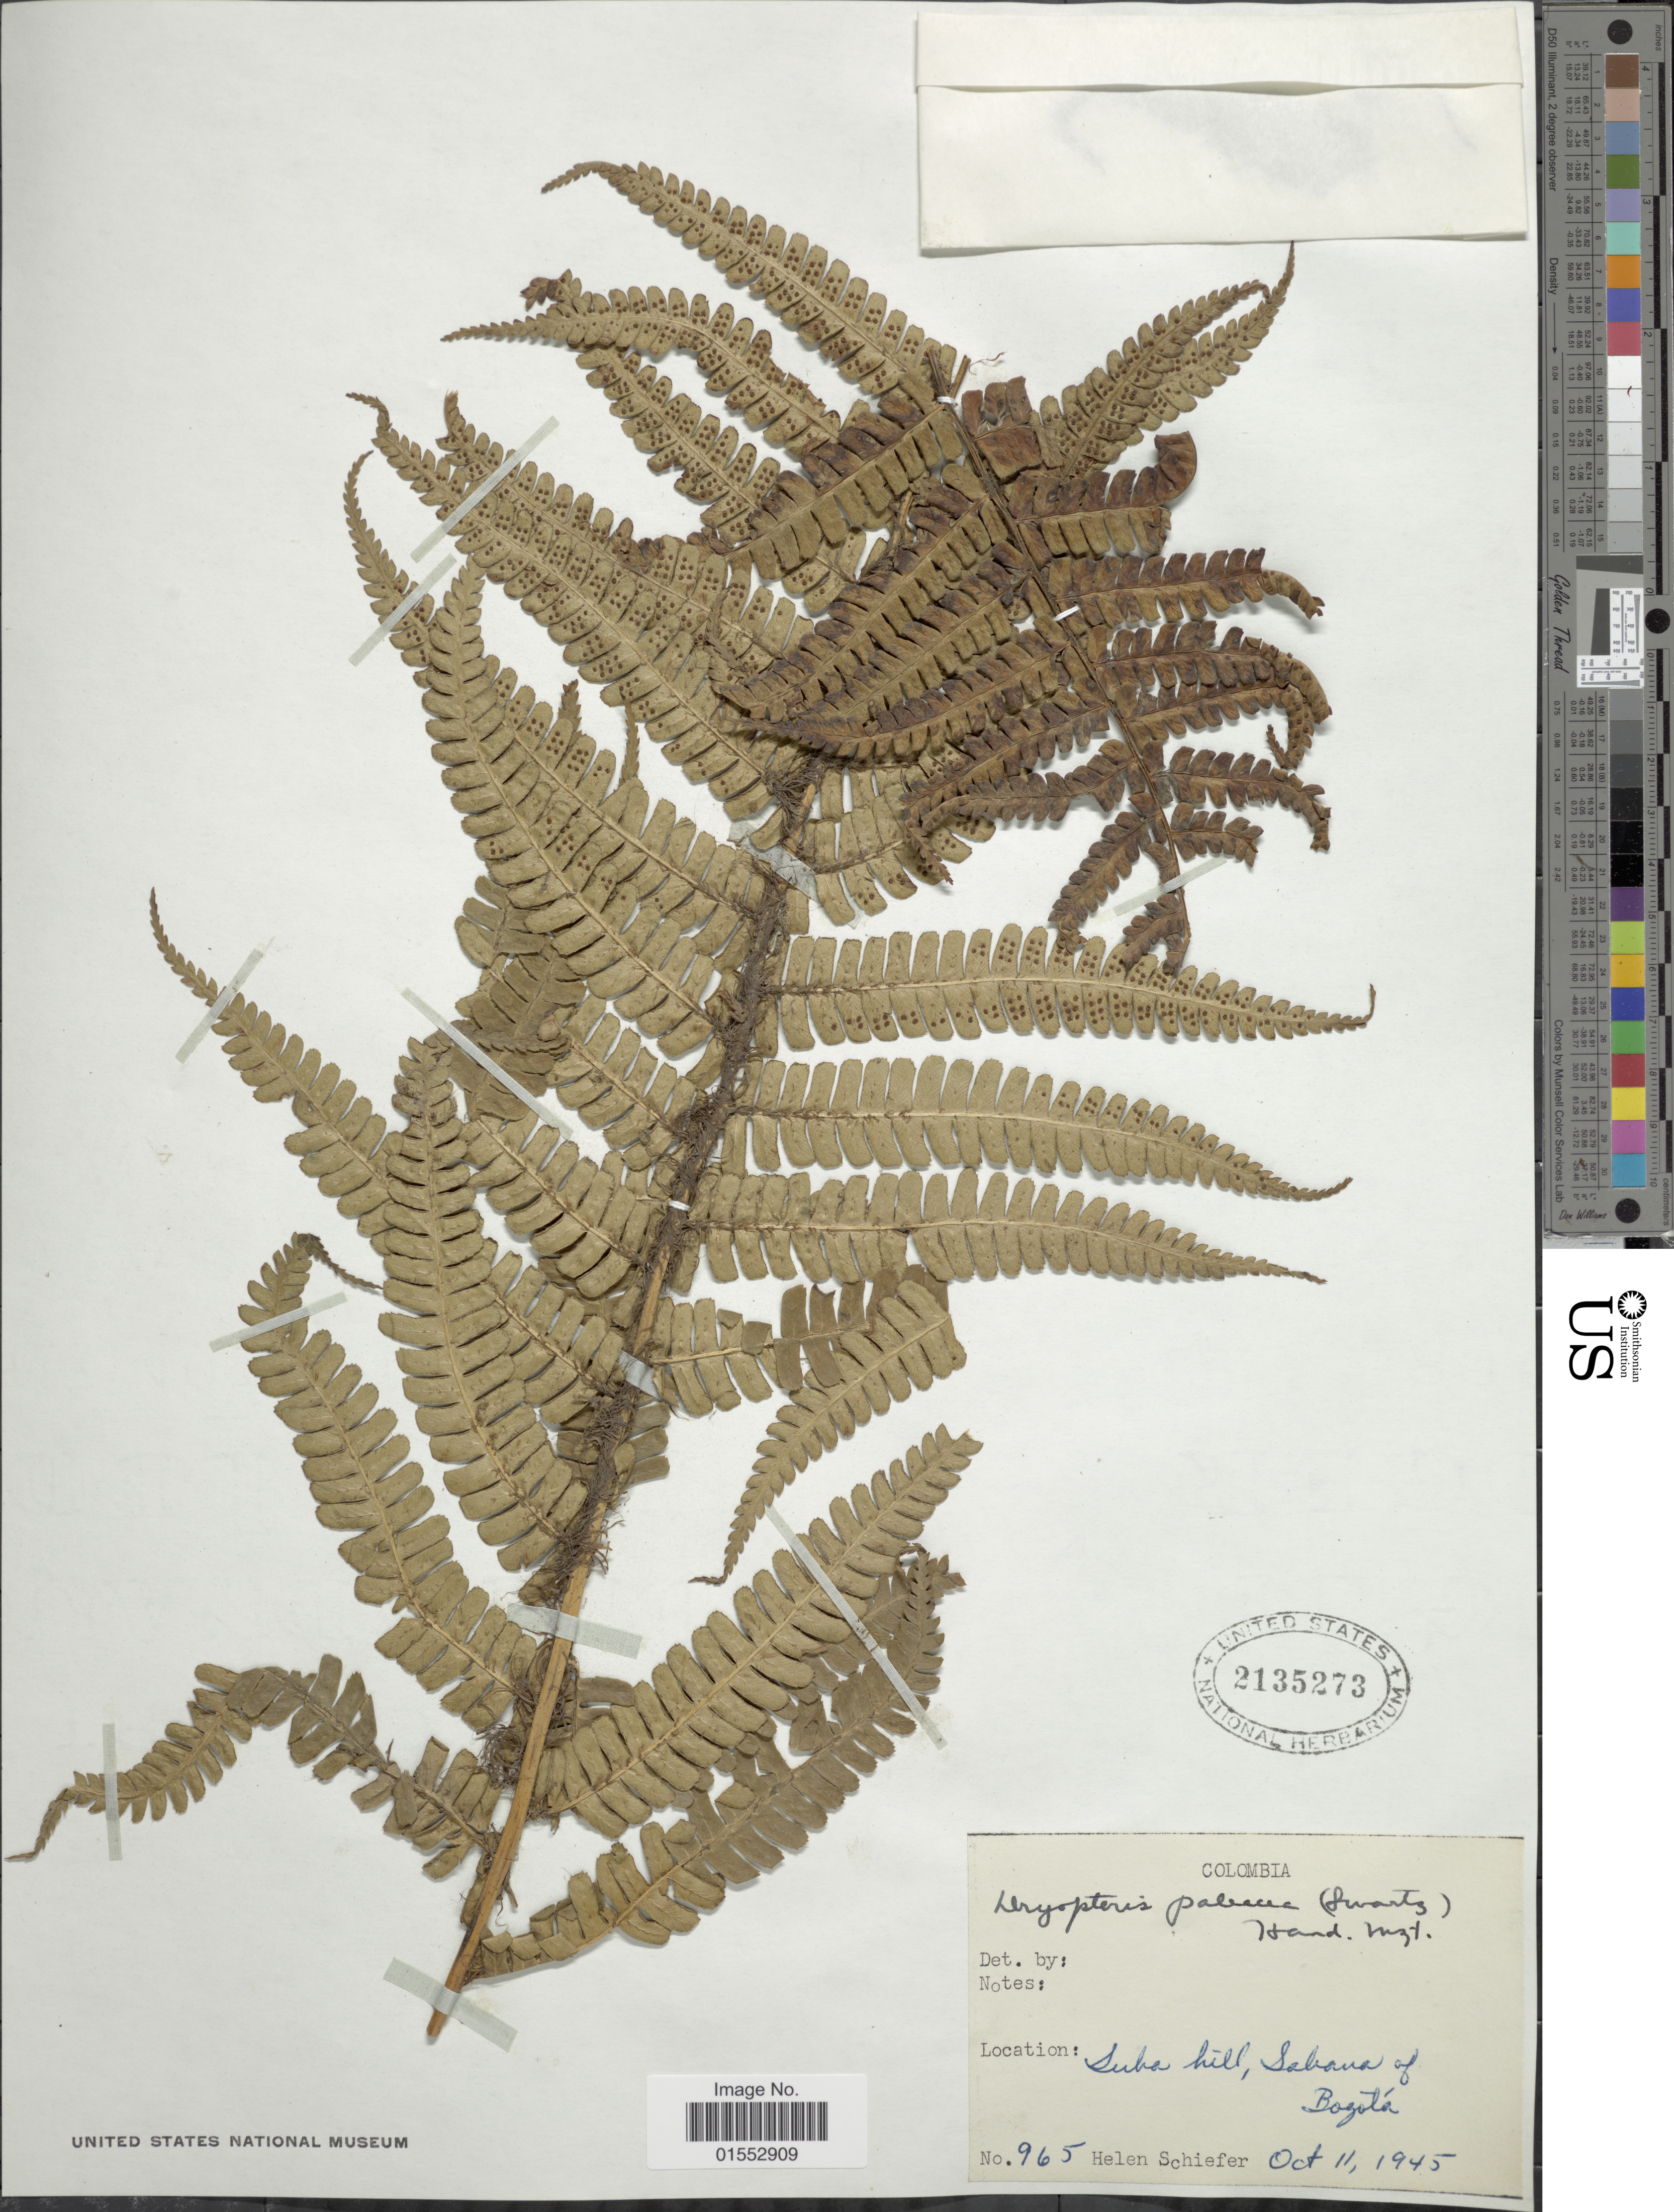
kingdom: Plantae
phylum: Tracheophyta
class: Polypodiopsida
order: Polypodiales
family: Dryopteridaceae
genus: Dryopteris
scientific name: Dryopteris wallichiana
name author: (Spreng.) Hyl.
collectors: H. Schiefer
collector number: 965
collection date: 1945-10-11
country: Colombia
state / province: Bogota D.C.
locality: Suba hill, Sabana of Bogota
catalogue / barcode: US 2135273